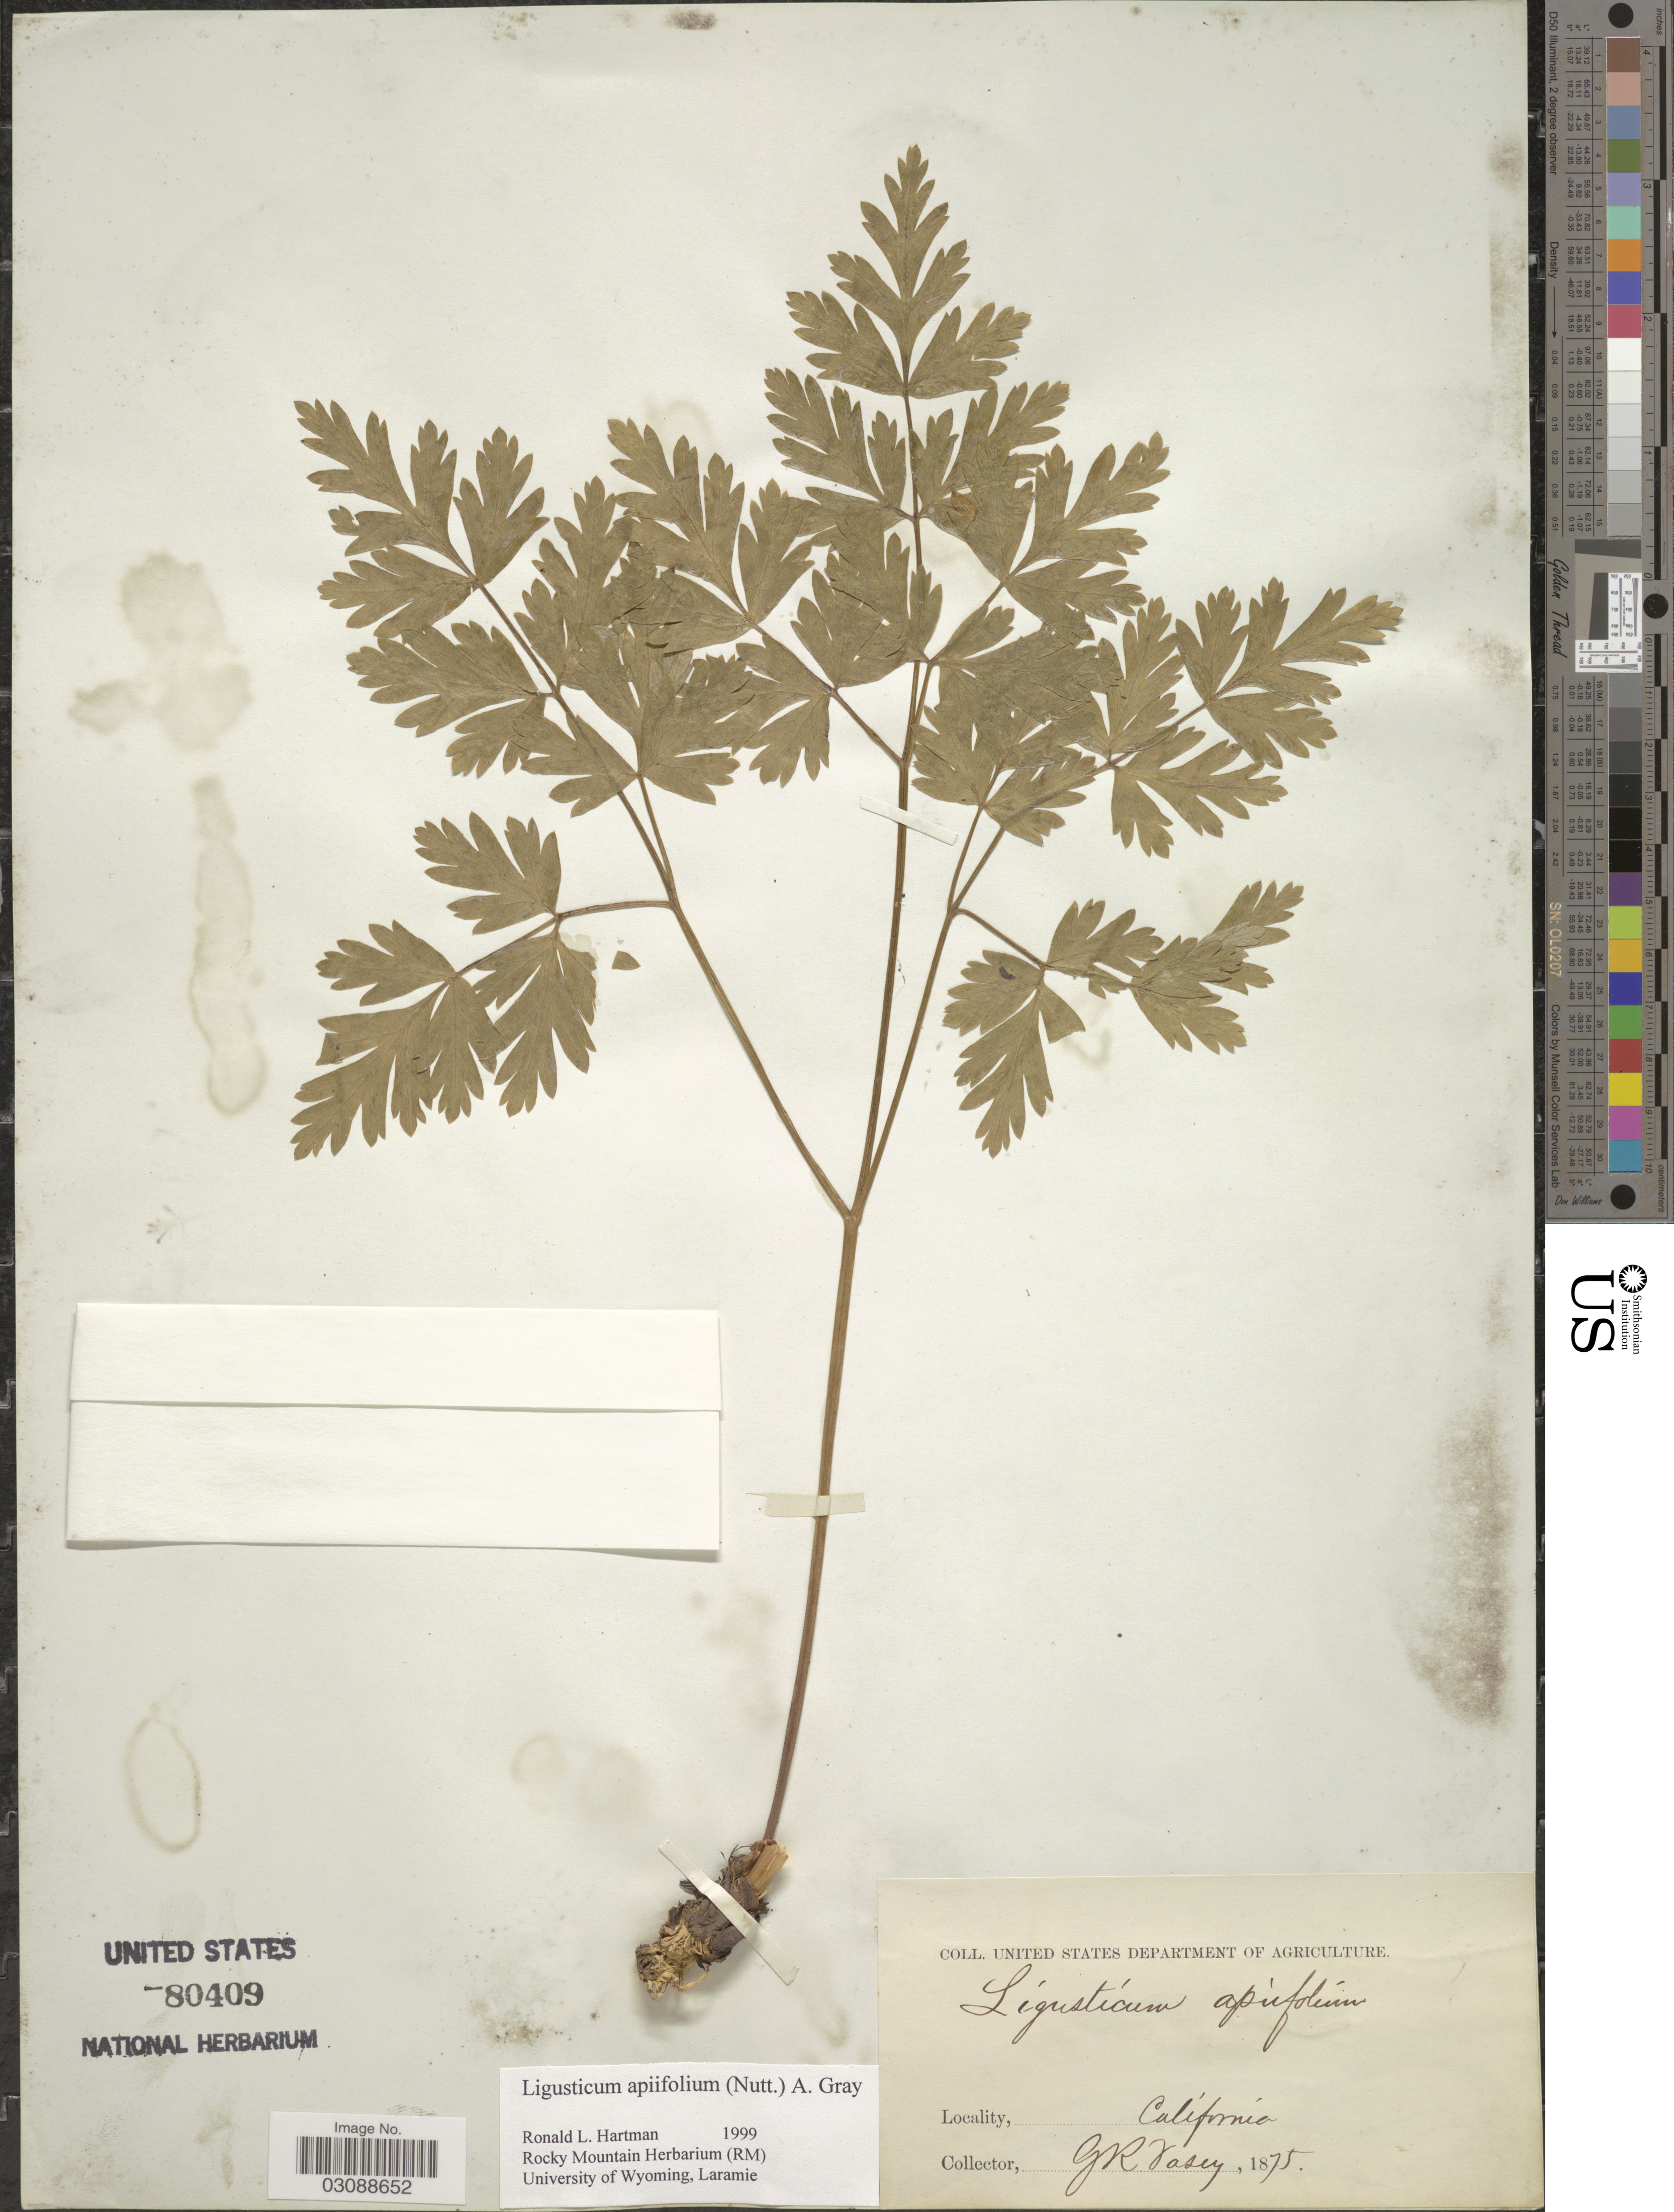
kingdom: Plantae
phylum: Tracheophyta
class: Magnoliopsida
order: Apiales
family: Apiaceae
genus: Ligusticum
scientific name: Ligusticum apiifolium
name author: (Nutt. ex Torr. & A. Gray) A. Gray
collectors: G. R. Vasey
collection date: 1875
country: United States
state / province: California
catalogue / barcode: US 80409